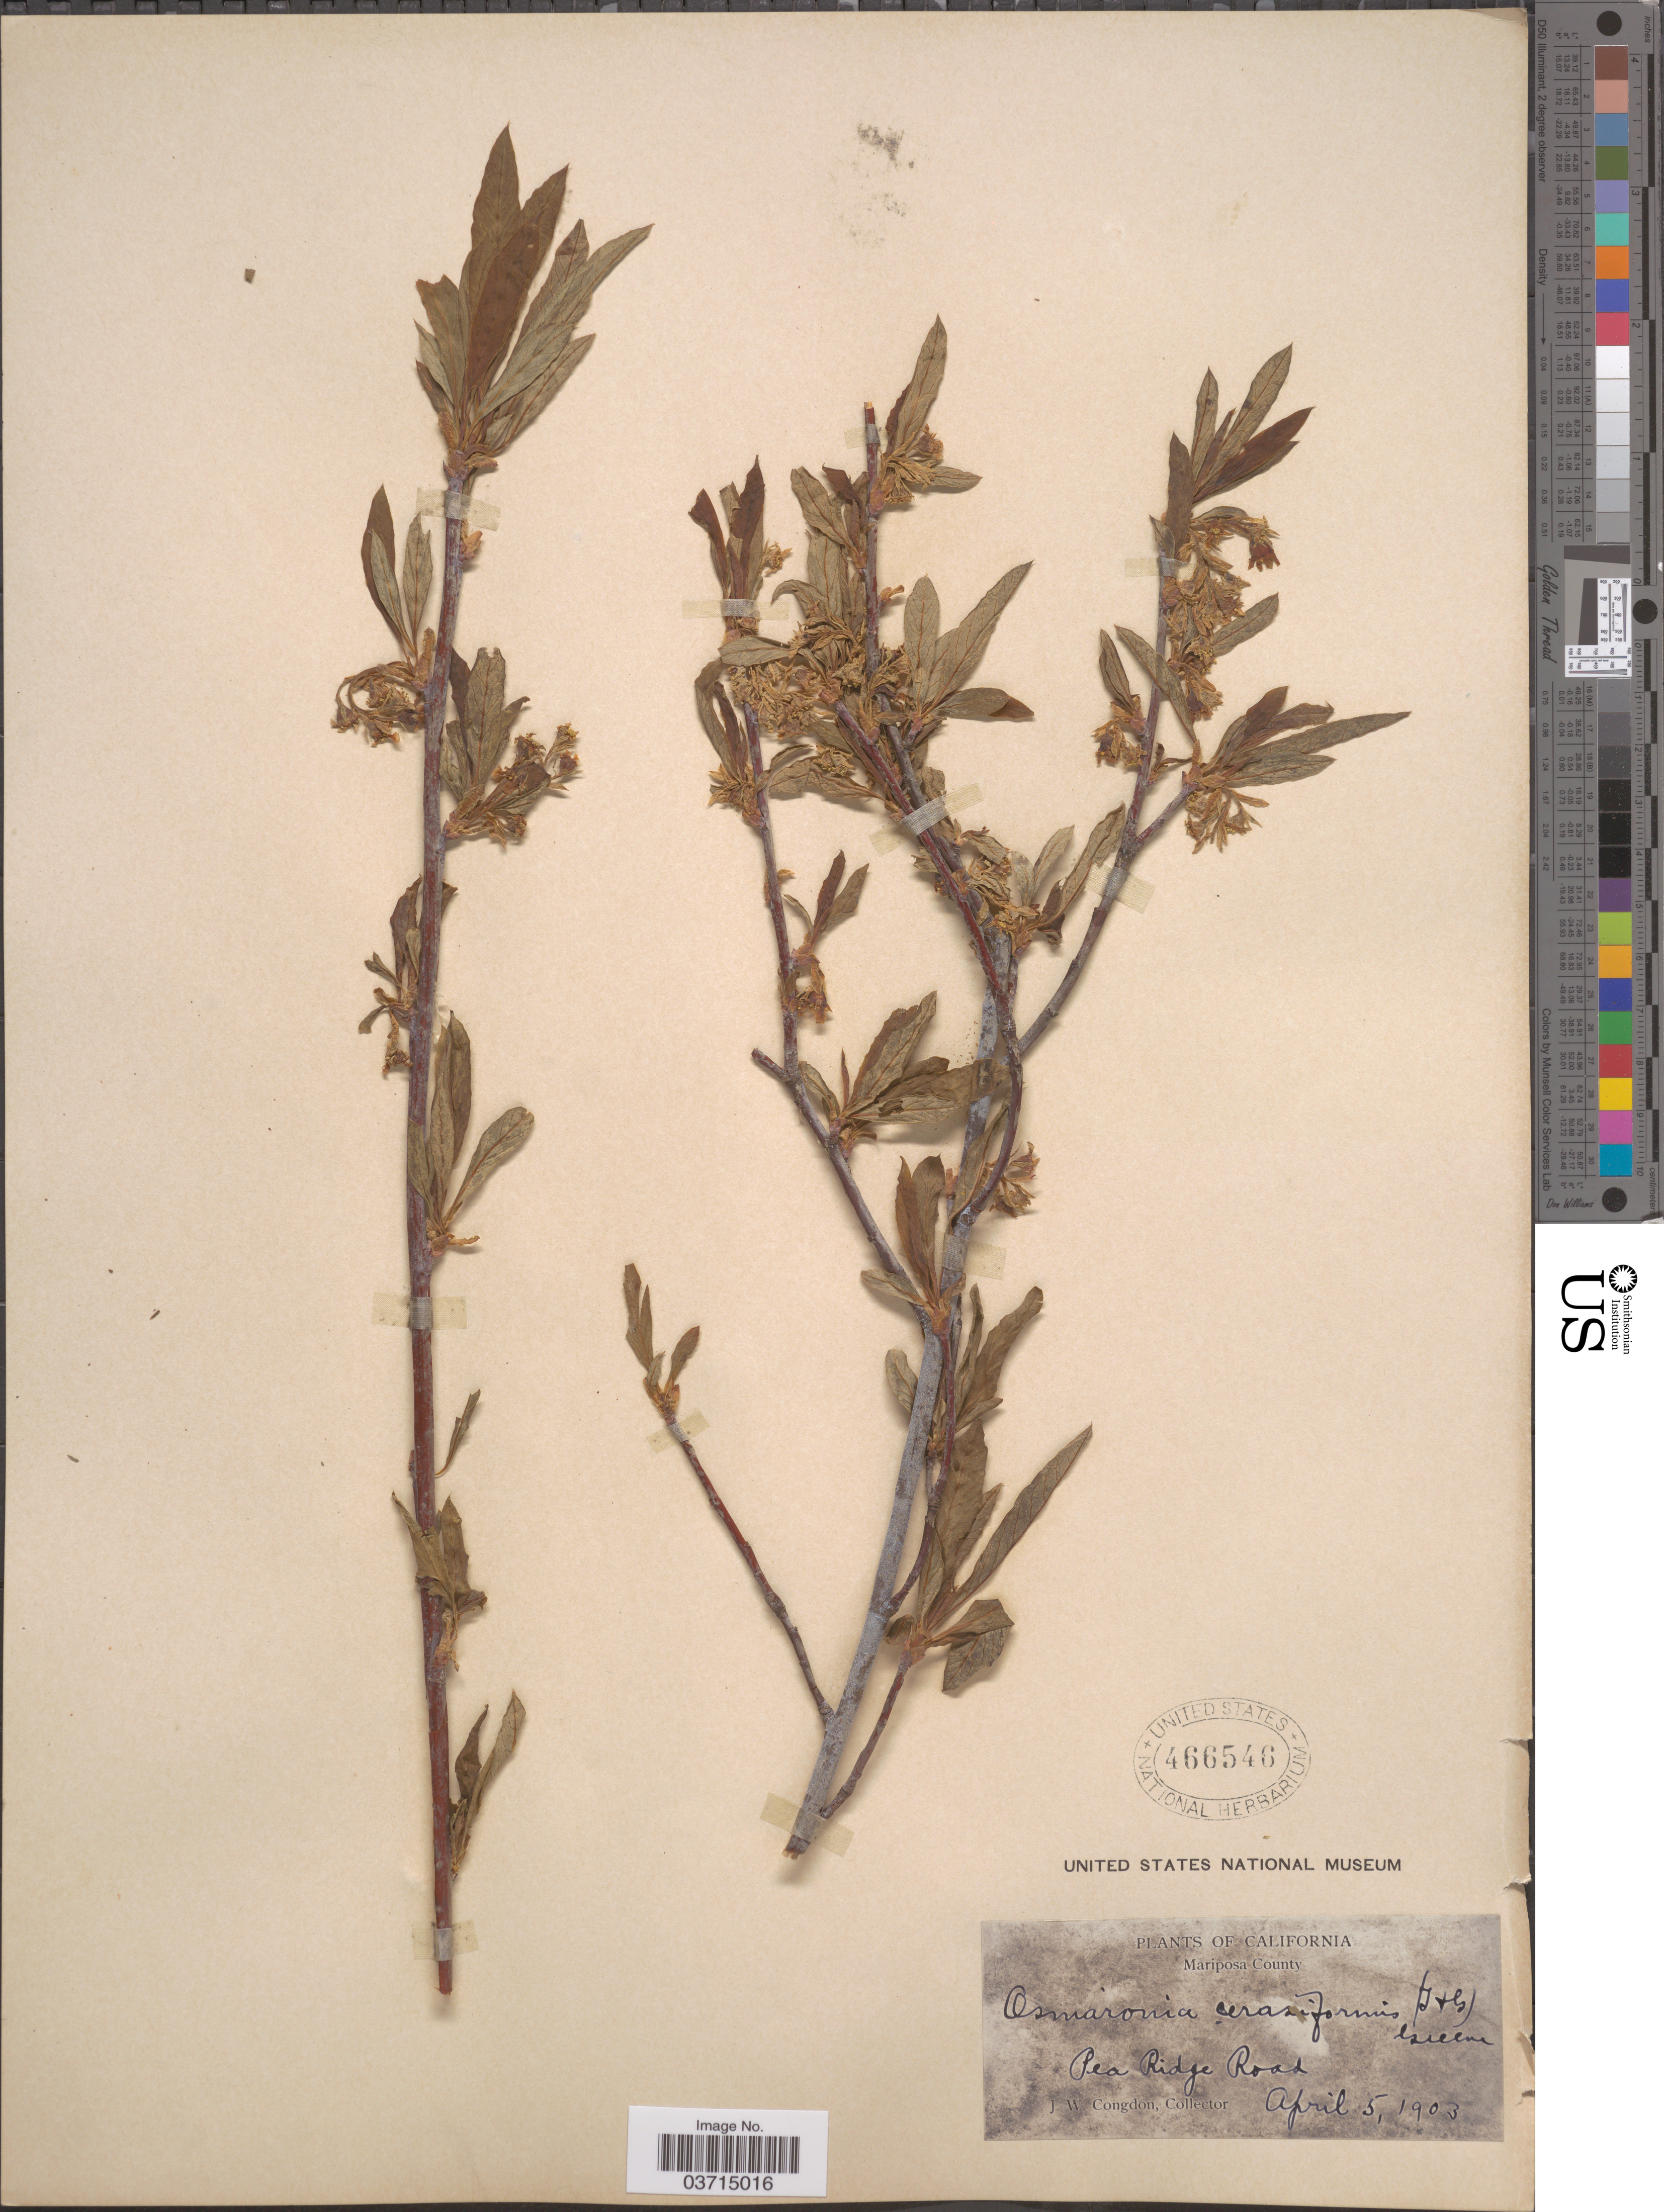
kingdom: Plantae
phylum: Tracheophyta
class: Magnoliopsida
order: Rosales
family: Rosaceae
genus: Oemleria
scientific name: Oemleria cerasiformis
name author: (Torr. & A. Gray ex Hook. & Arn.) J.W. Landon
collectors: J. W. Congdon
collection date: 1903-04-05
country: United States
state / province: California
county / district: Mariposa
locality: Mariposa County. Pea Ridge Road.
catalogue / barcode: US 466546